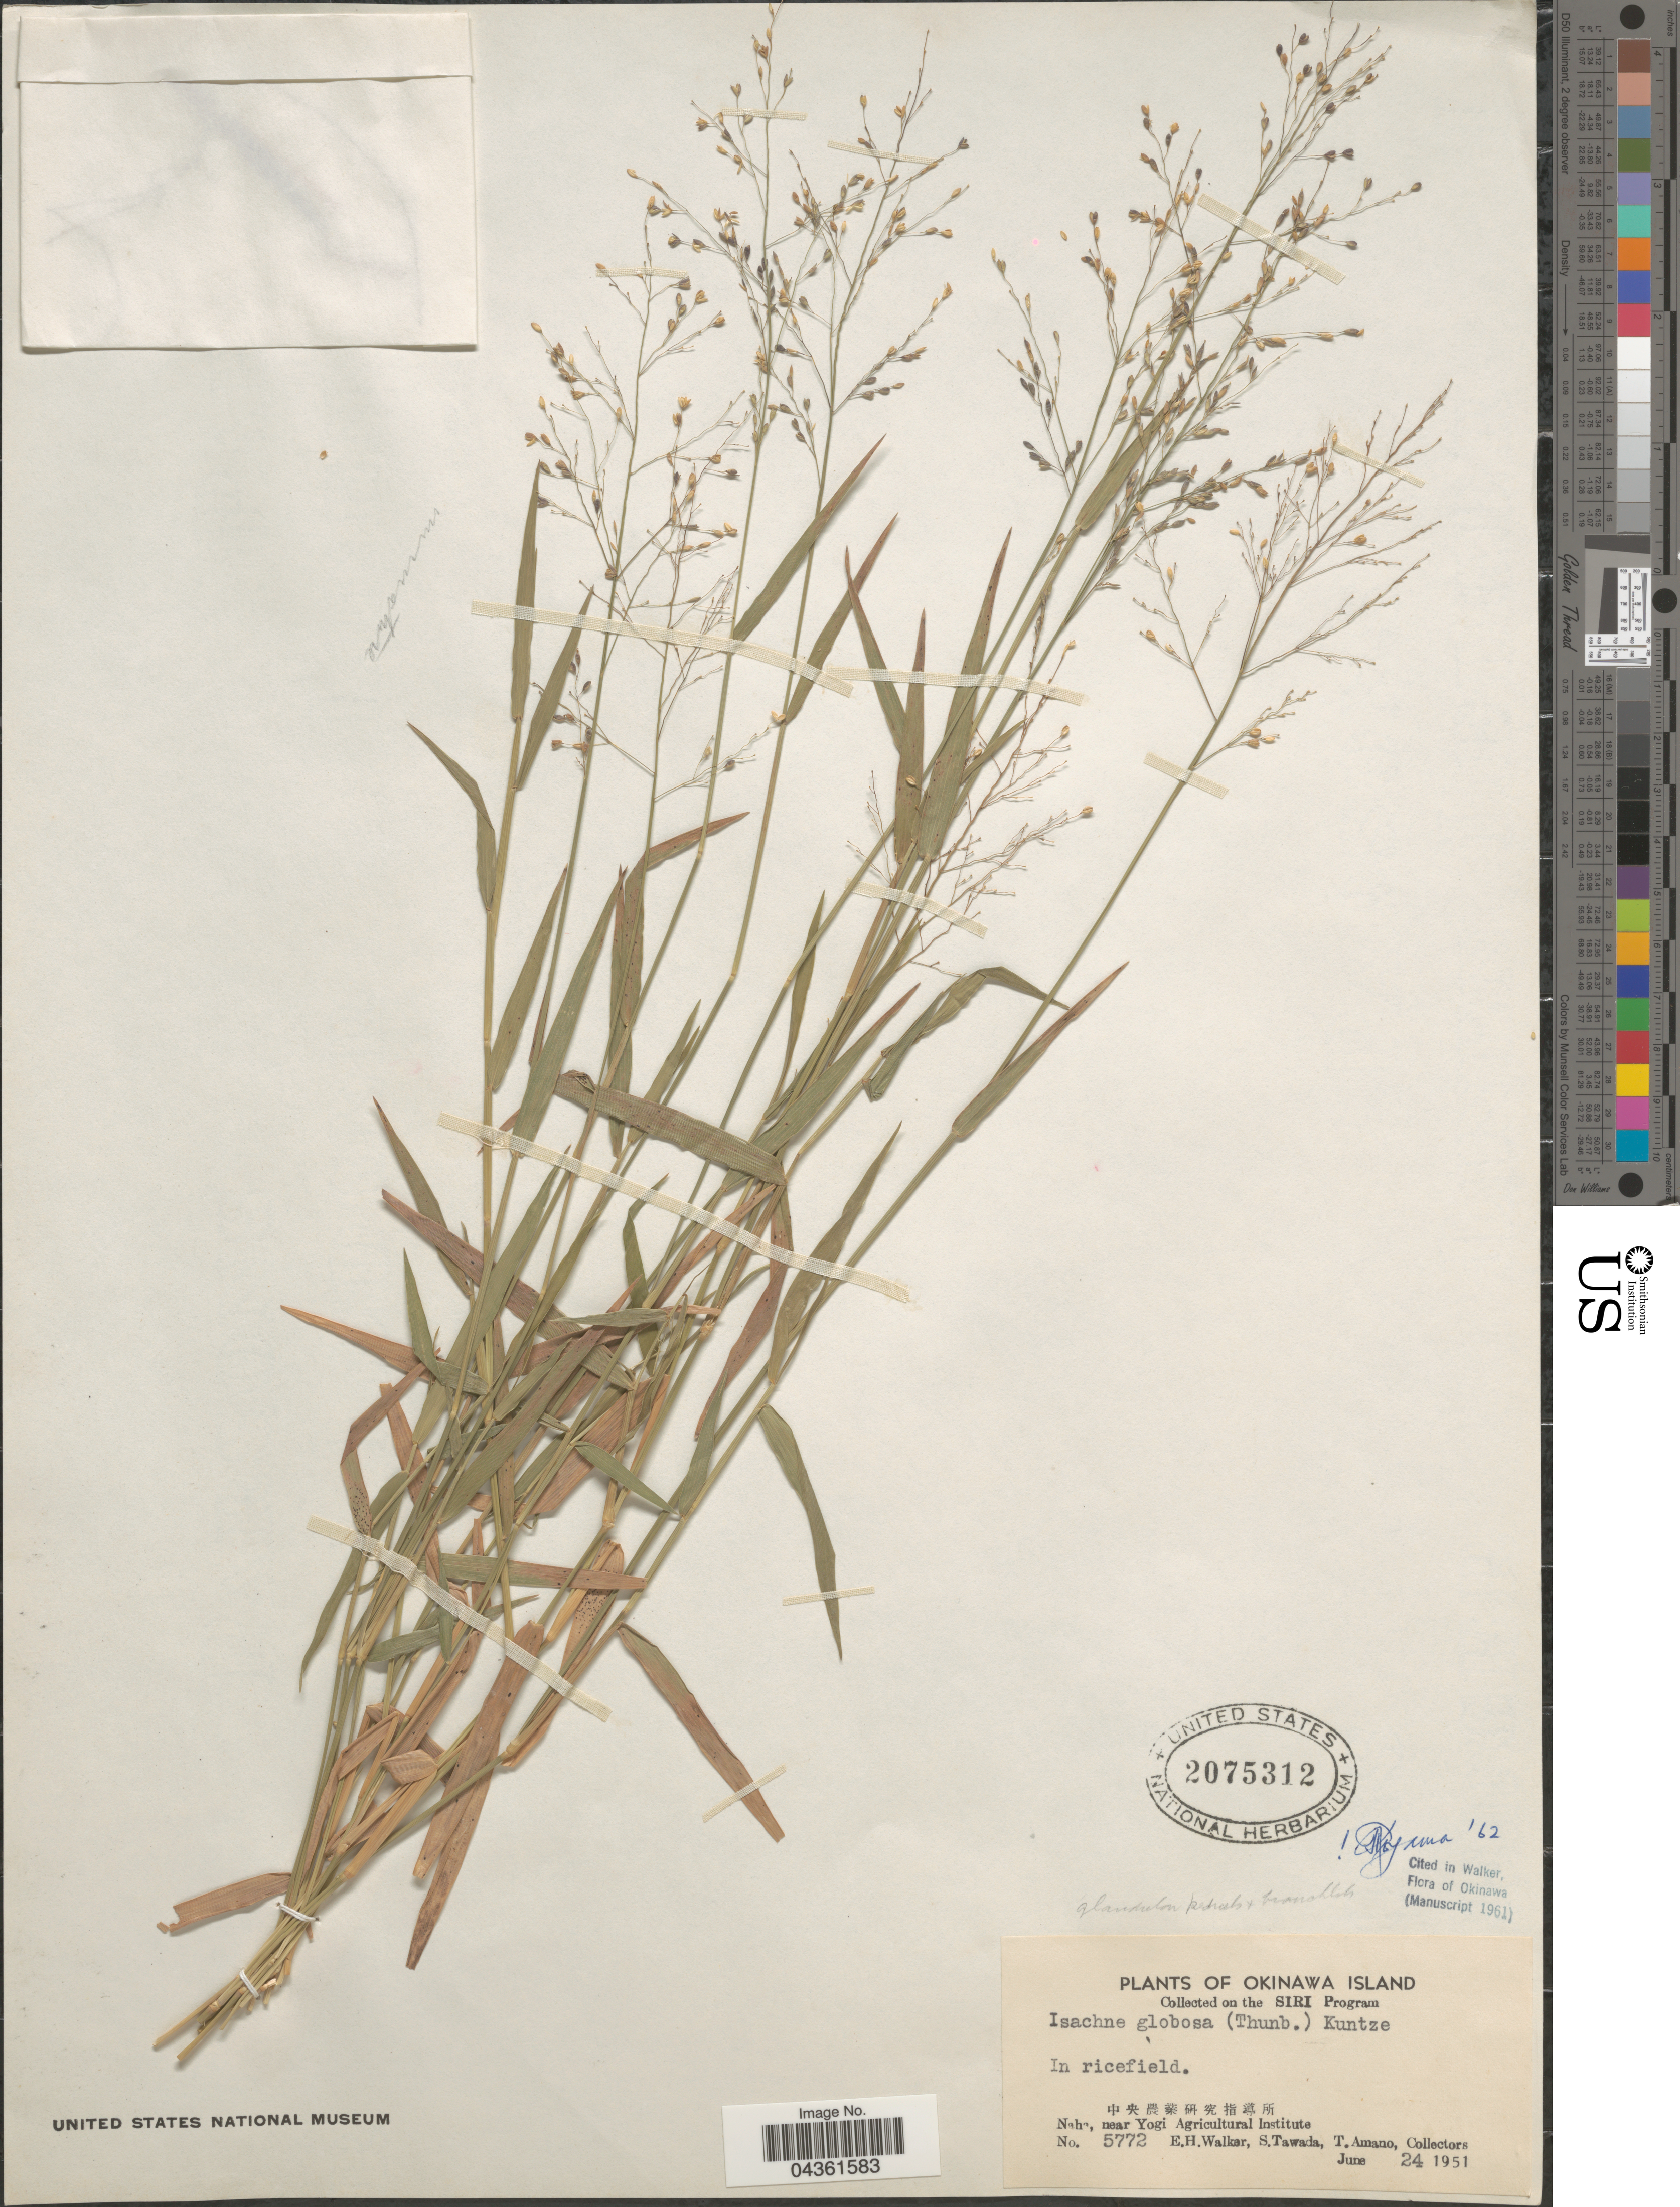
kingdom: Plantae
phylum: Tracheophyta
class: Liliopsida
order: Poales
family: Poaceae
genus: Isachne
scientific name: Isachne globosa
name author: (Thunb.) Kuntze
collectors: E. H. Walker, S. Tawada & T. Amano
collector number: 5772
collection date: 1951-06-24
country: Japan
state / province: Okinawa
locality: Okinawa Island. X. In ricefield. Naha, near Yogi Agricultural Institute.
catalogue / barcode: US 2075312